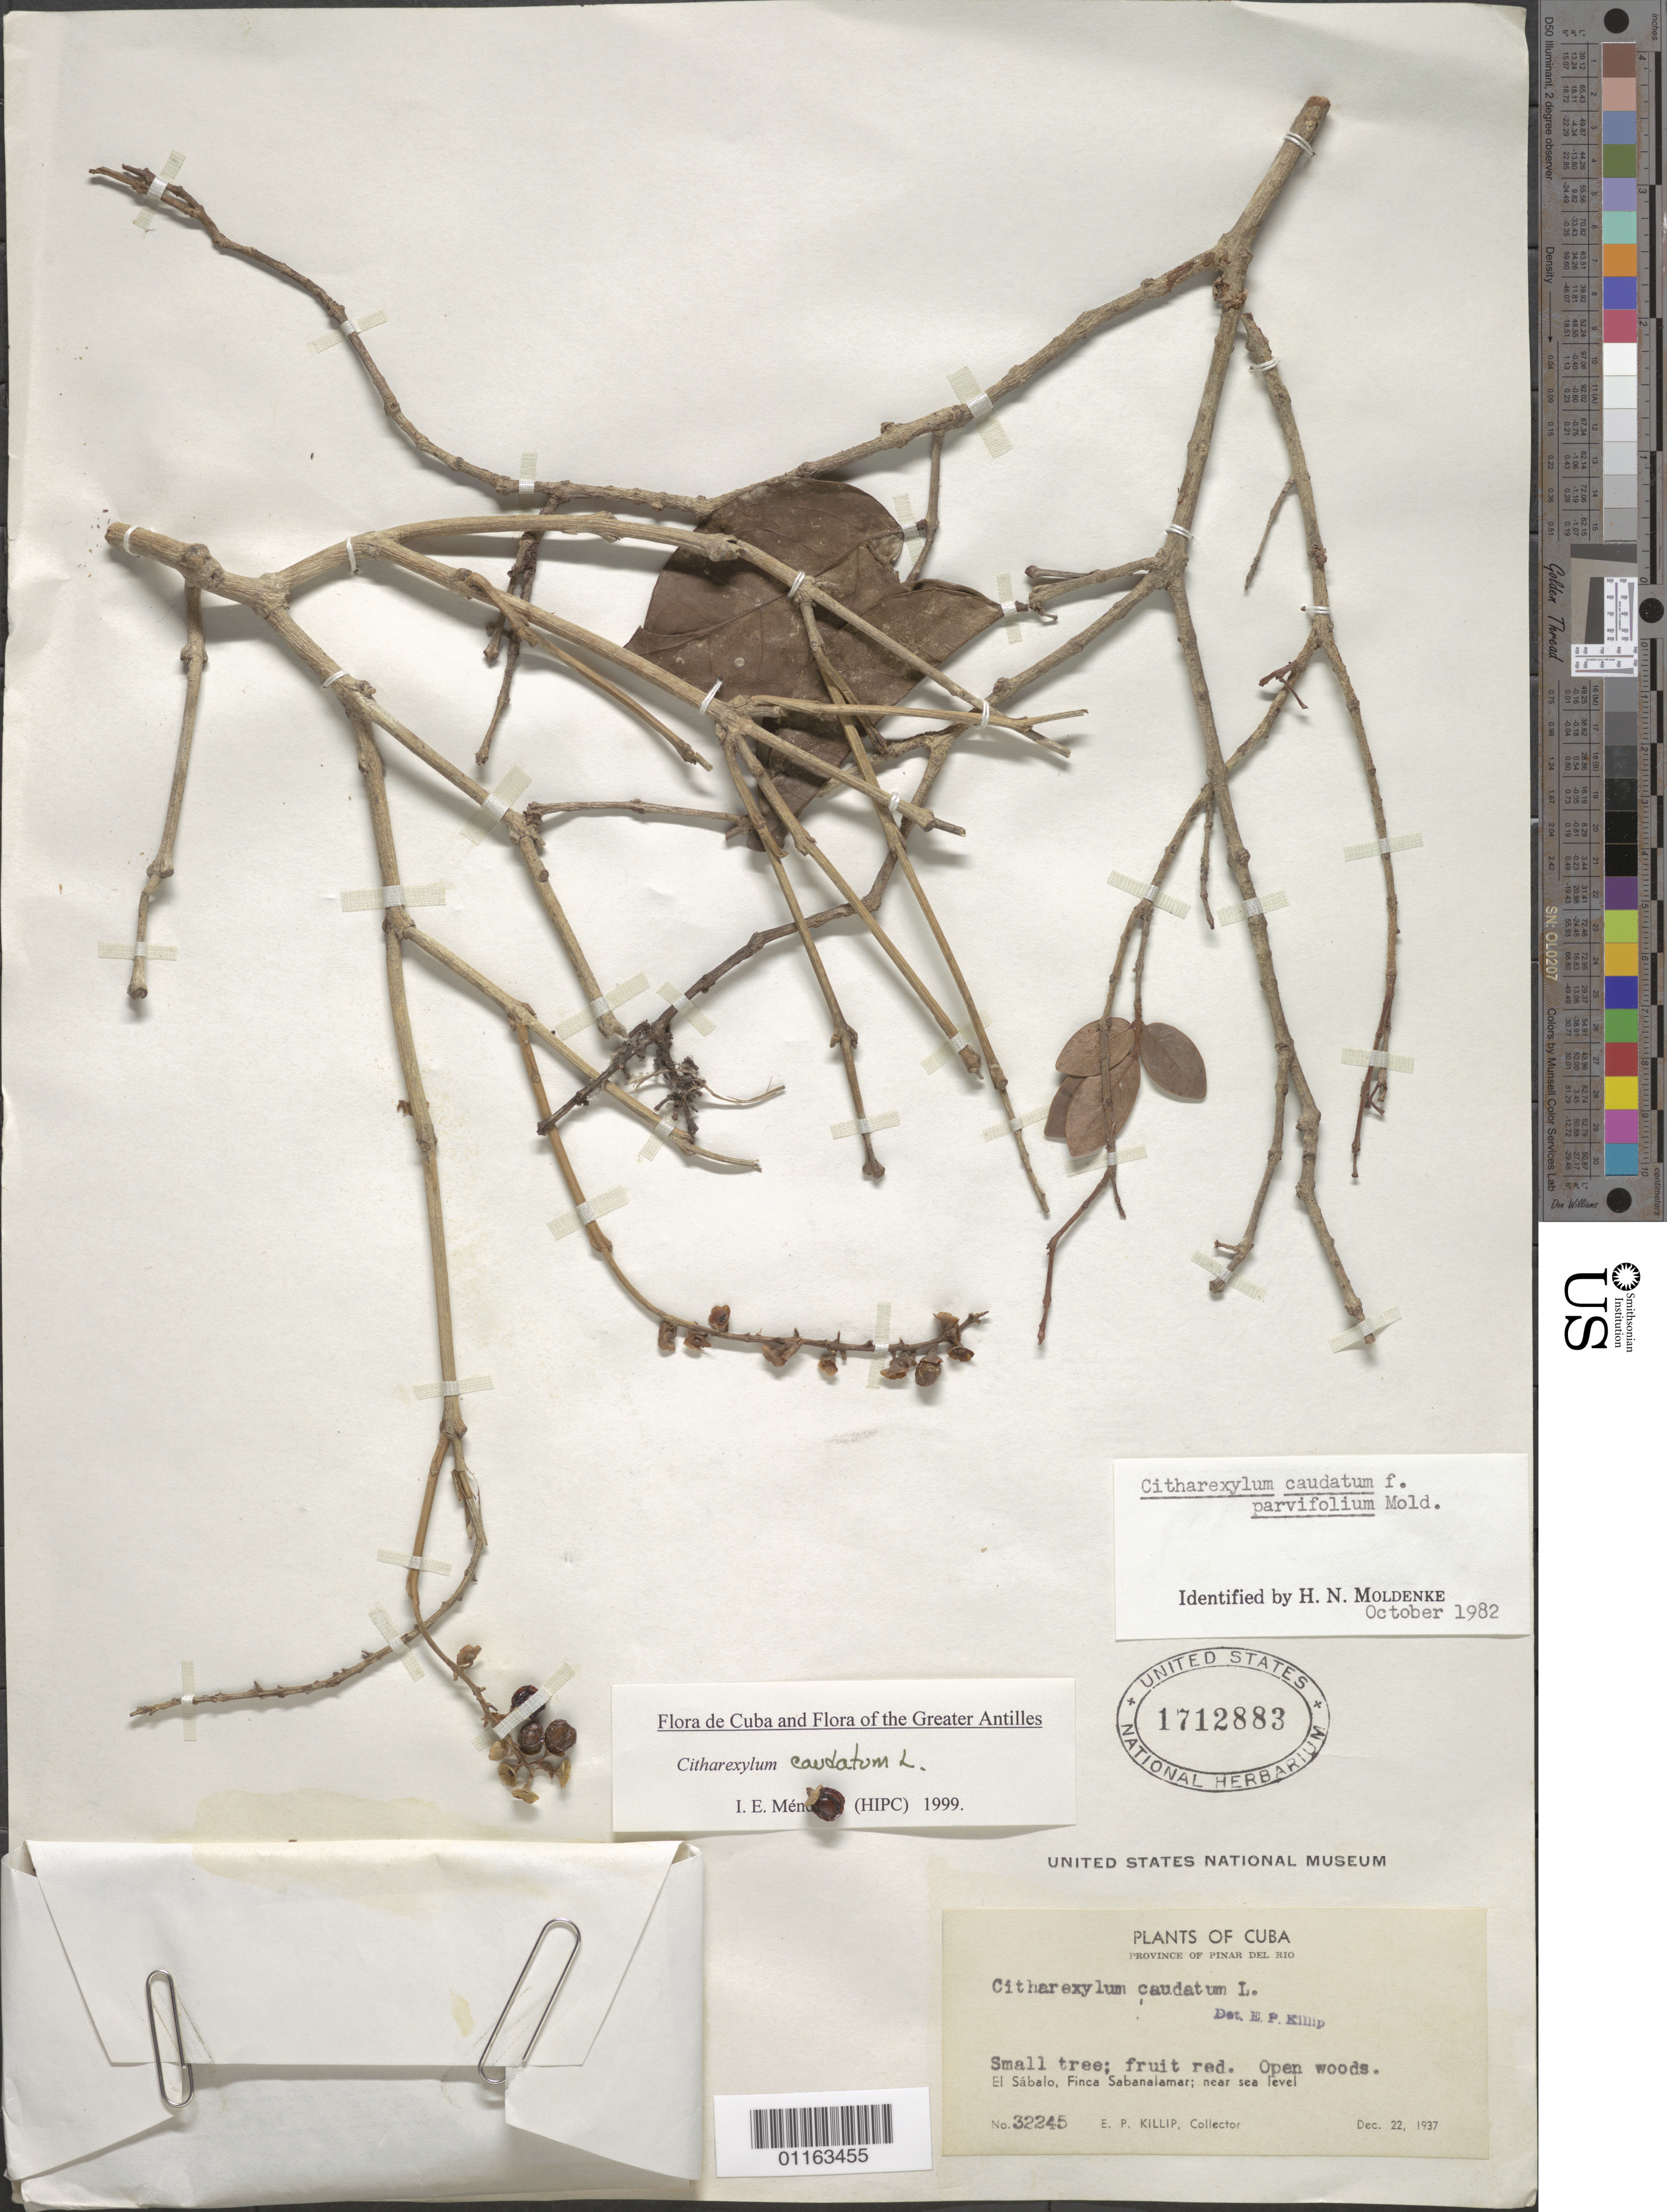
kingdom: Plantae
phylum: Tracheophyta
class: Magnoliopsida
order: Lamiales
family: Verbenaceae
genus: Citharexylum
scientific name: Citharexylum caudatum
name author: L.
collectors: E. P. Killip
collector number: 32245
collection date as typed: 22 Dec 1937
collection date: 1937-12-22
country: Cuba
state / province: Pinar del Rio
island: Cuba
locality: El Sabalo, Finca Sabanalamar, near sea level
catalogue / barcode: US 1712883